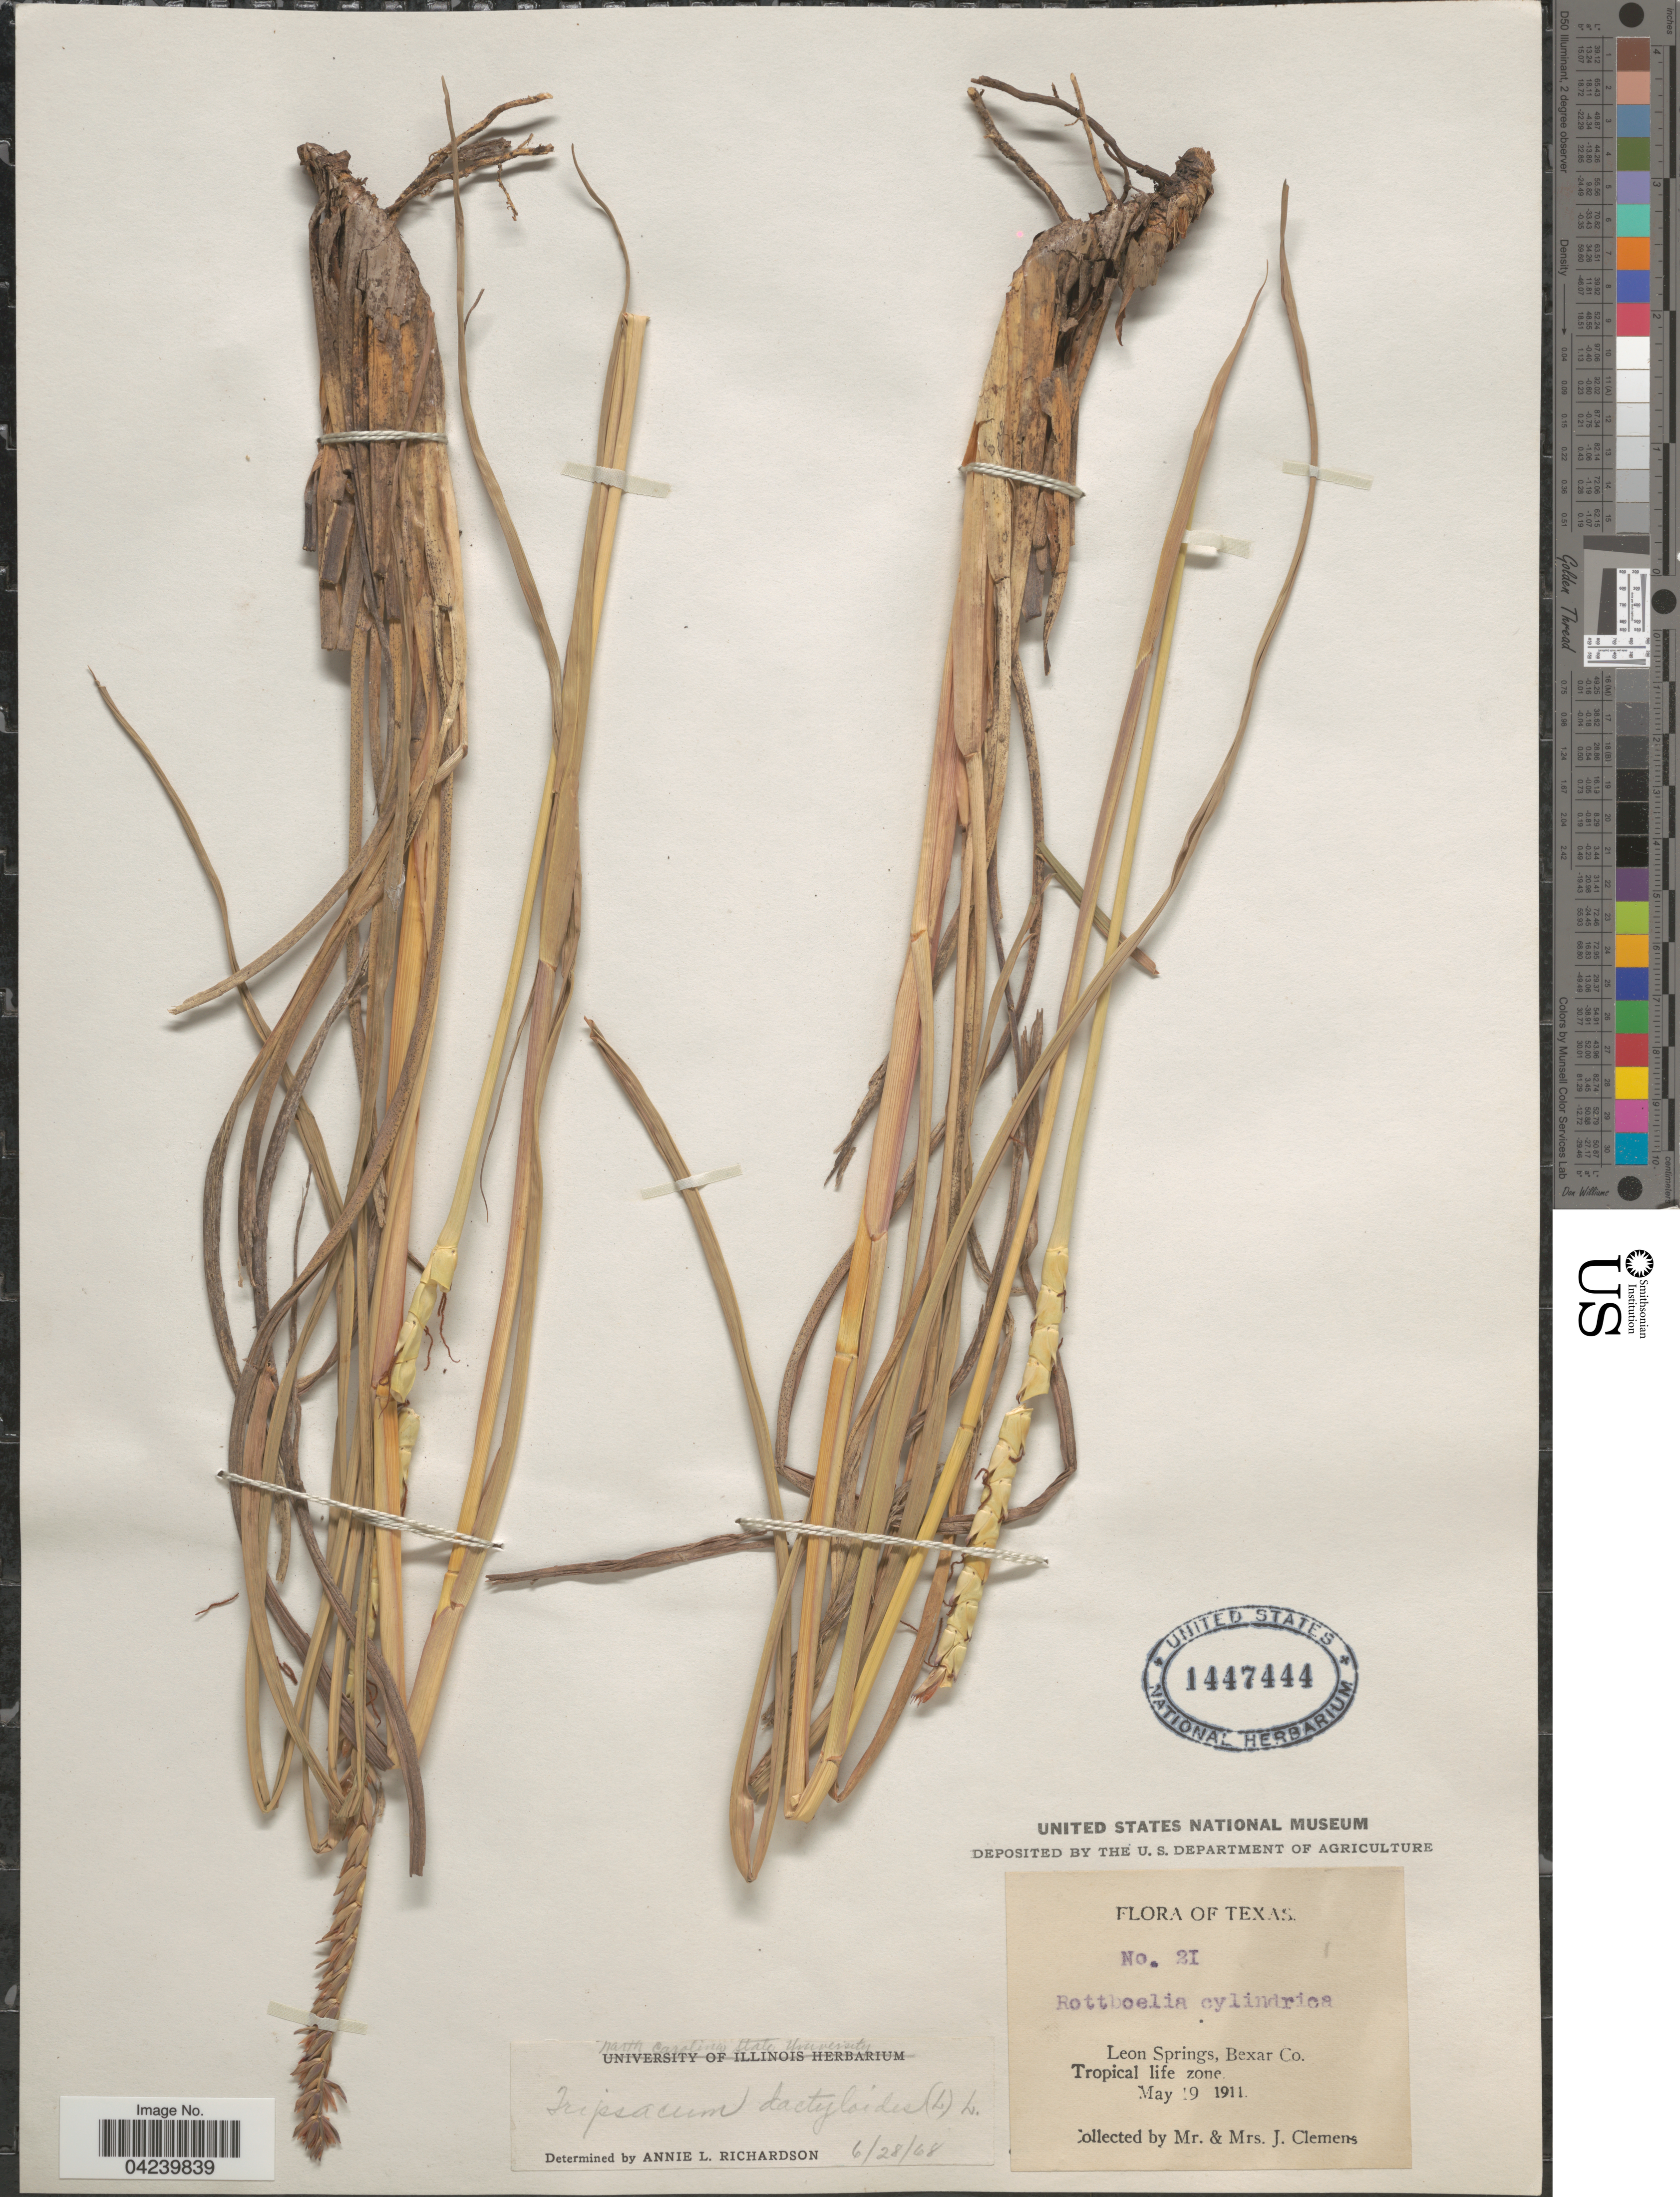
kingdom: Plantae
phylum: Tracheophyta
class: Liliopsida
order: Poales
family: Poaceae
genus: Tripsacum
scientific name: Tripsacum dactyloides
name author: (L.) L.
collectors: J. Clemens & J. Clemens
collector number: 21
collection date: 1911-05-19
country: United States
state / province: Texas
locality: Leon Springs, Bexar Co. Tropical life zone.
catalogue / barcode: US 1447444